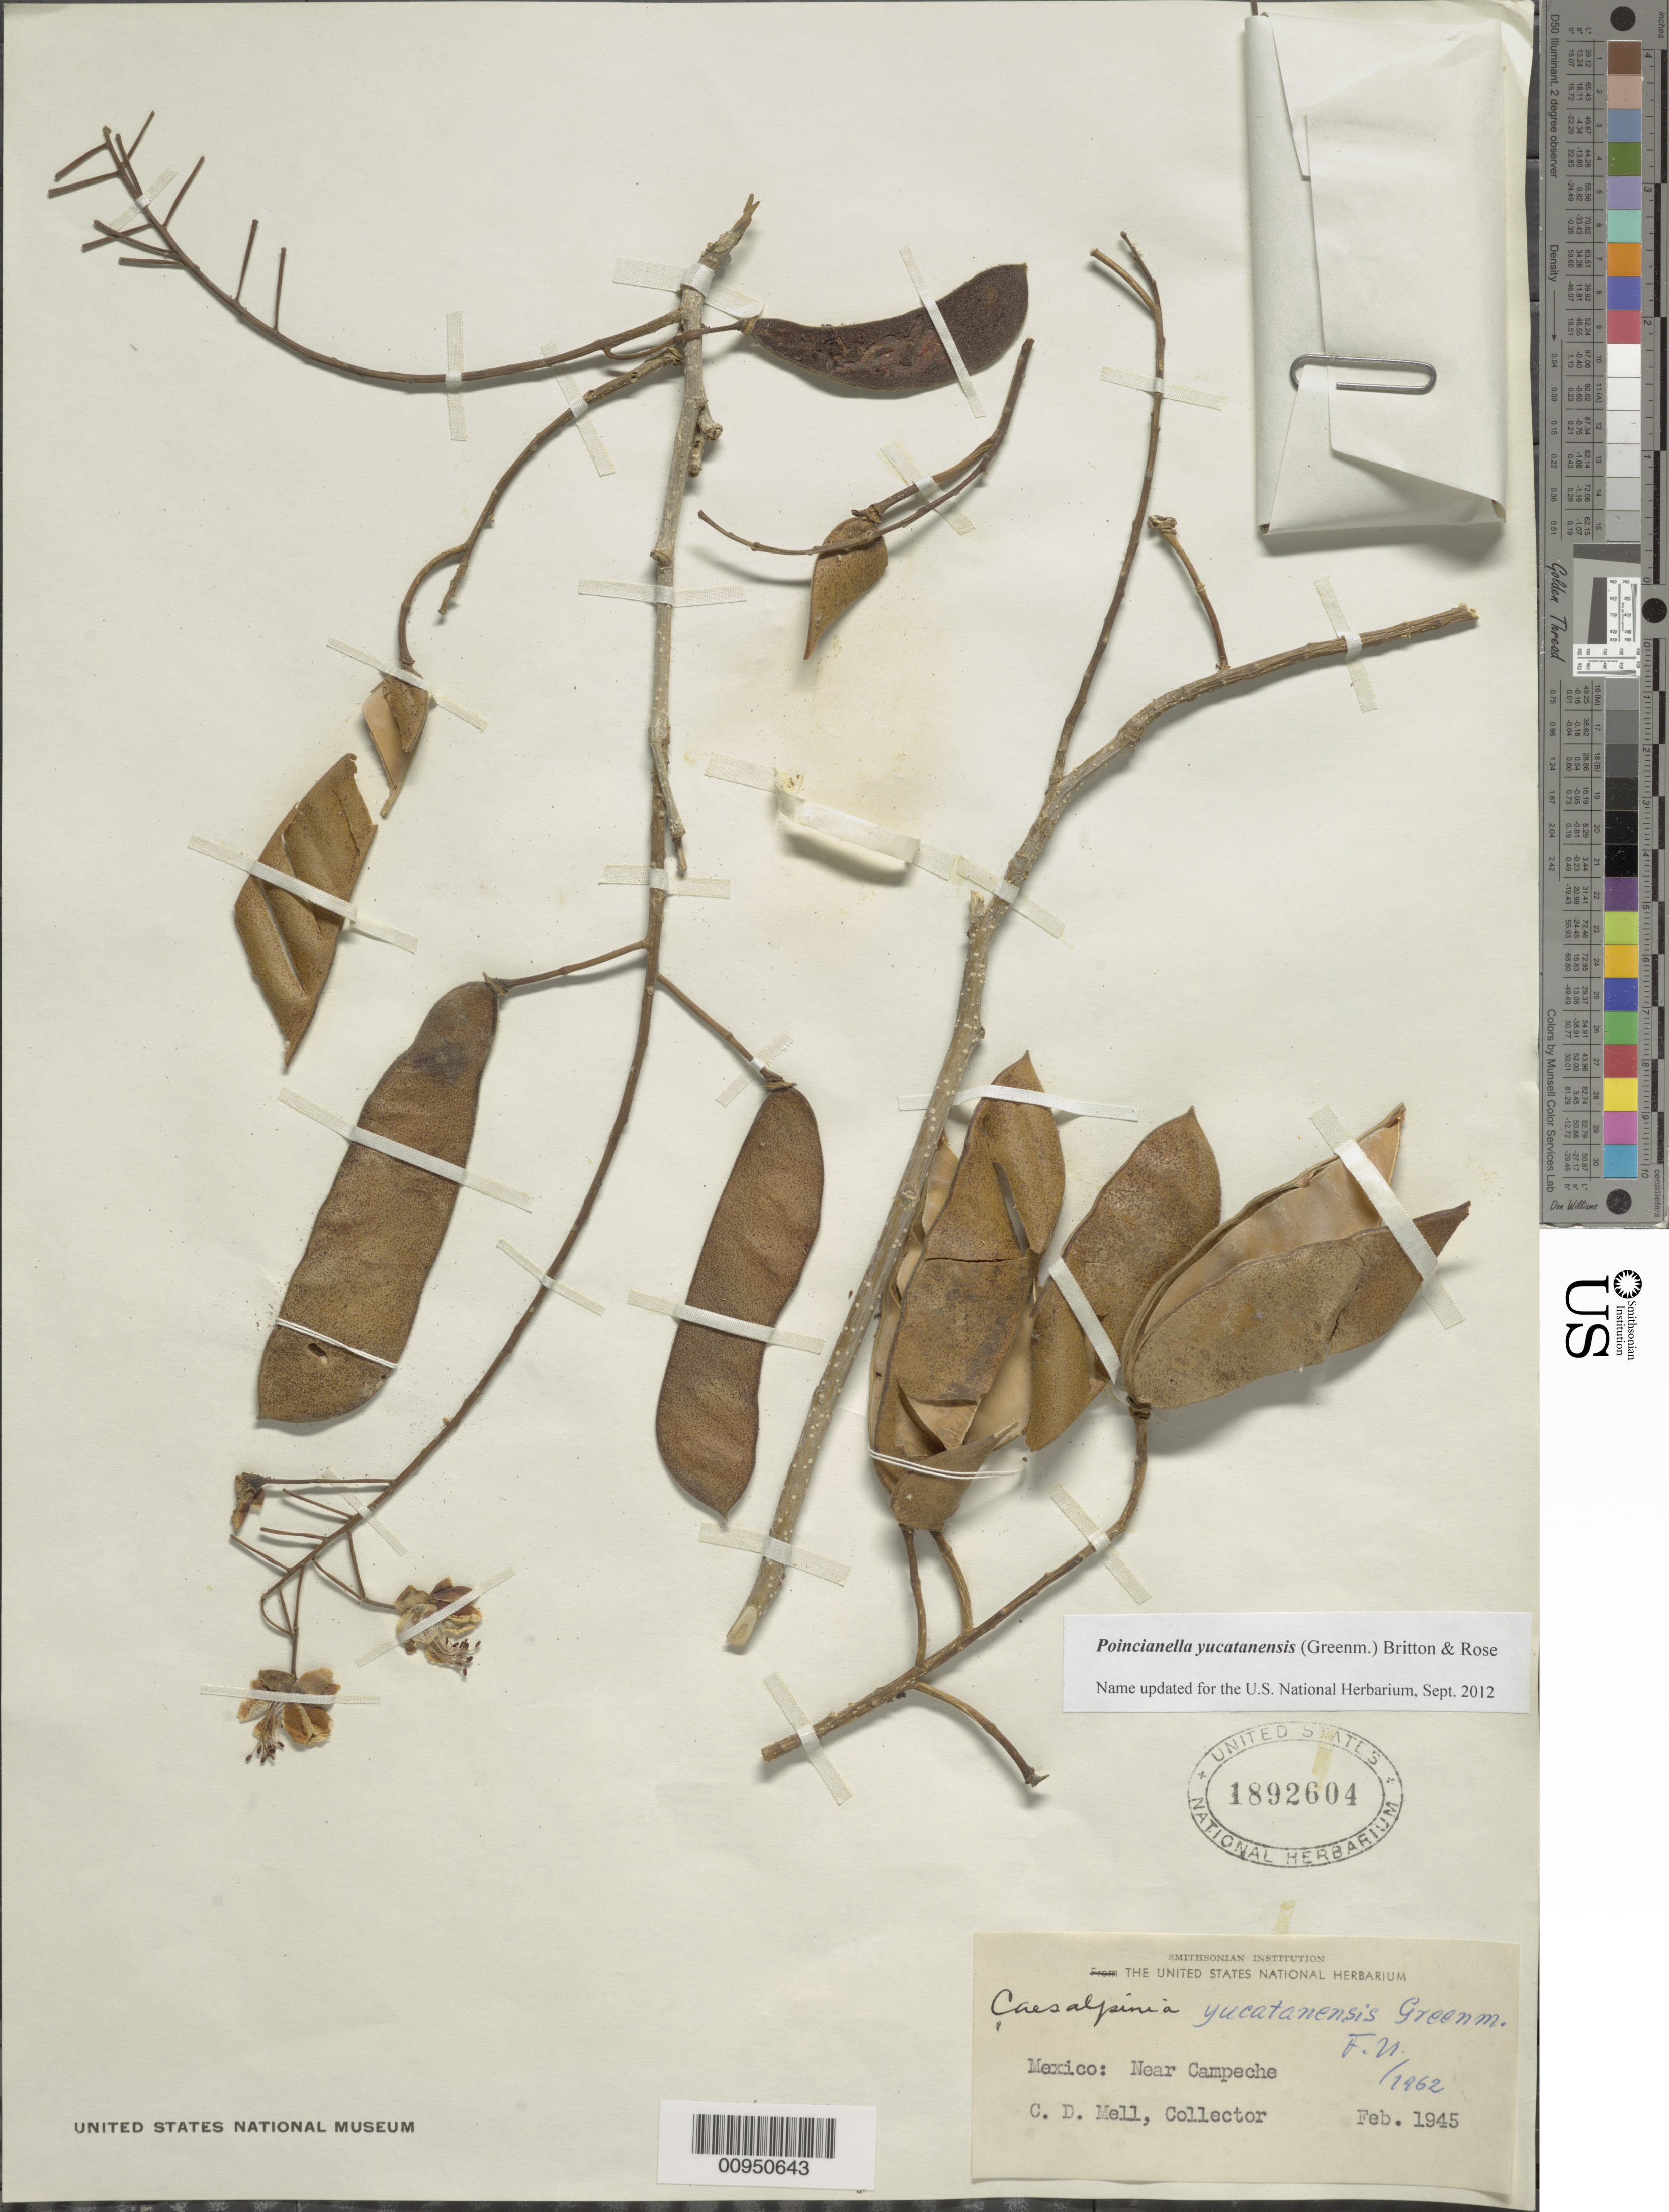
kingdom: Plantae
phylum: Tracheophyta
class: Magnoliopsida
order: Fabales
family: Fabaceae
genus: Erythrostemon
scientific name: Erythrostemon yucatanensis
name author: (Greenm.) Gagnon & G.P. Lewis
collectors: C. D. Mell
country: Mexico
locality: Near Campeche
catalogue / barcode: US 1892604